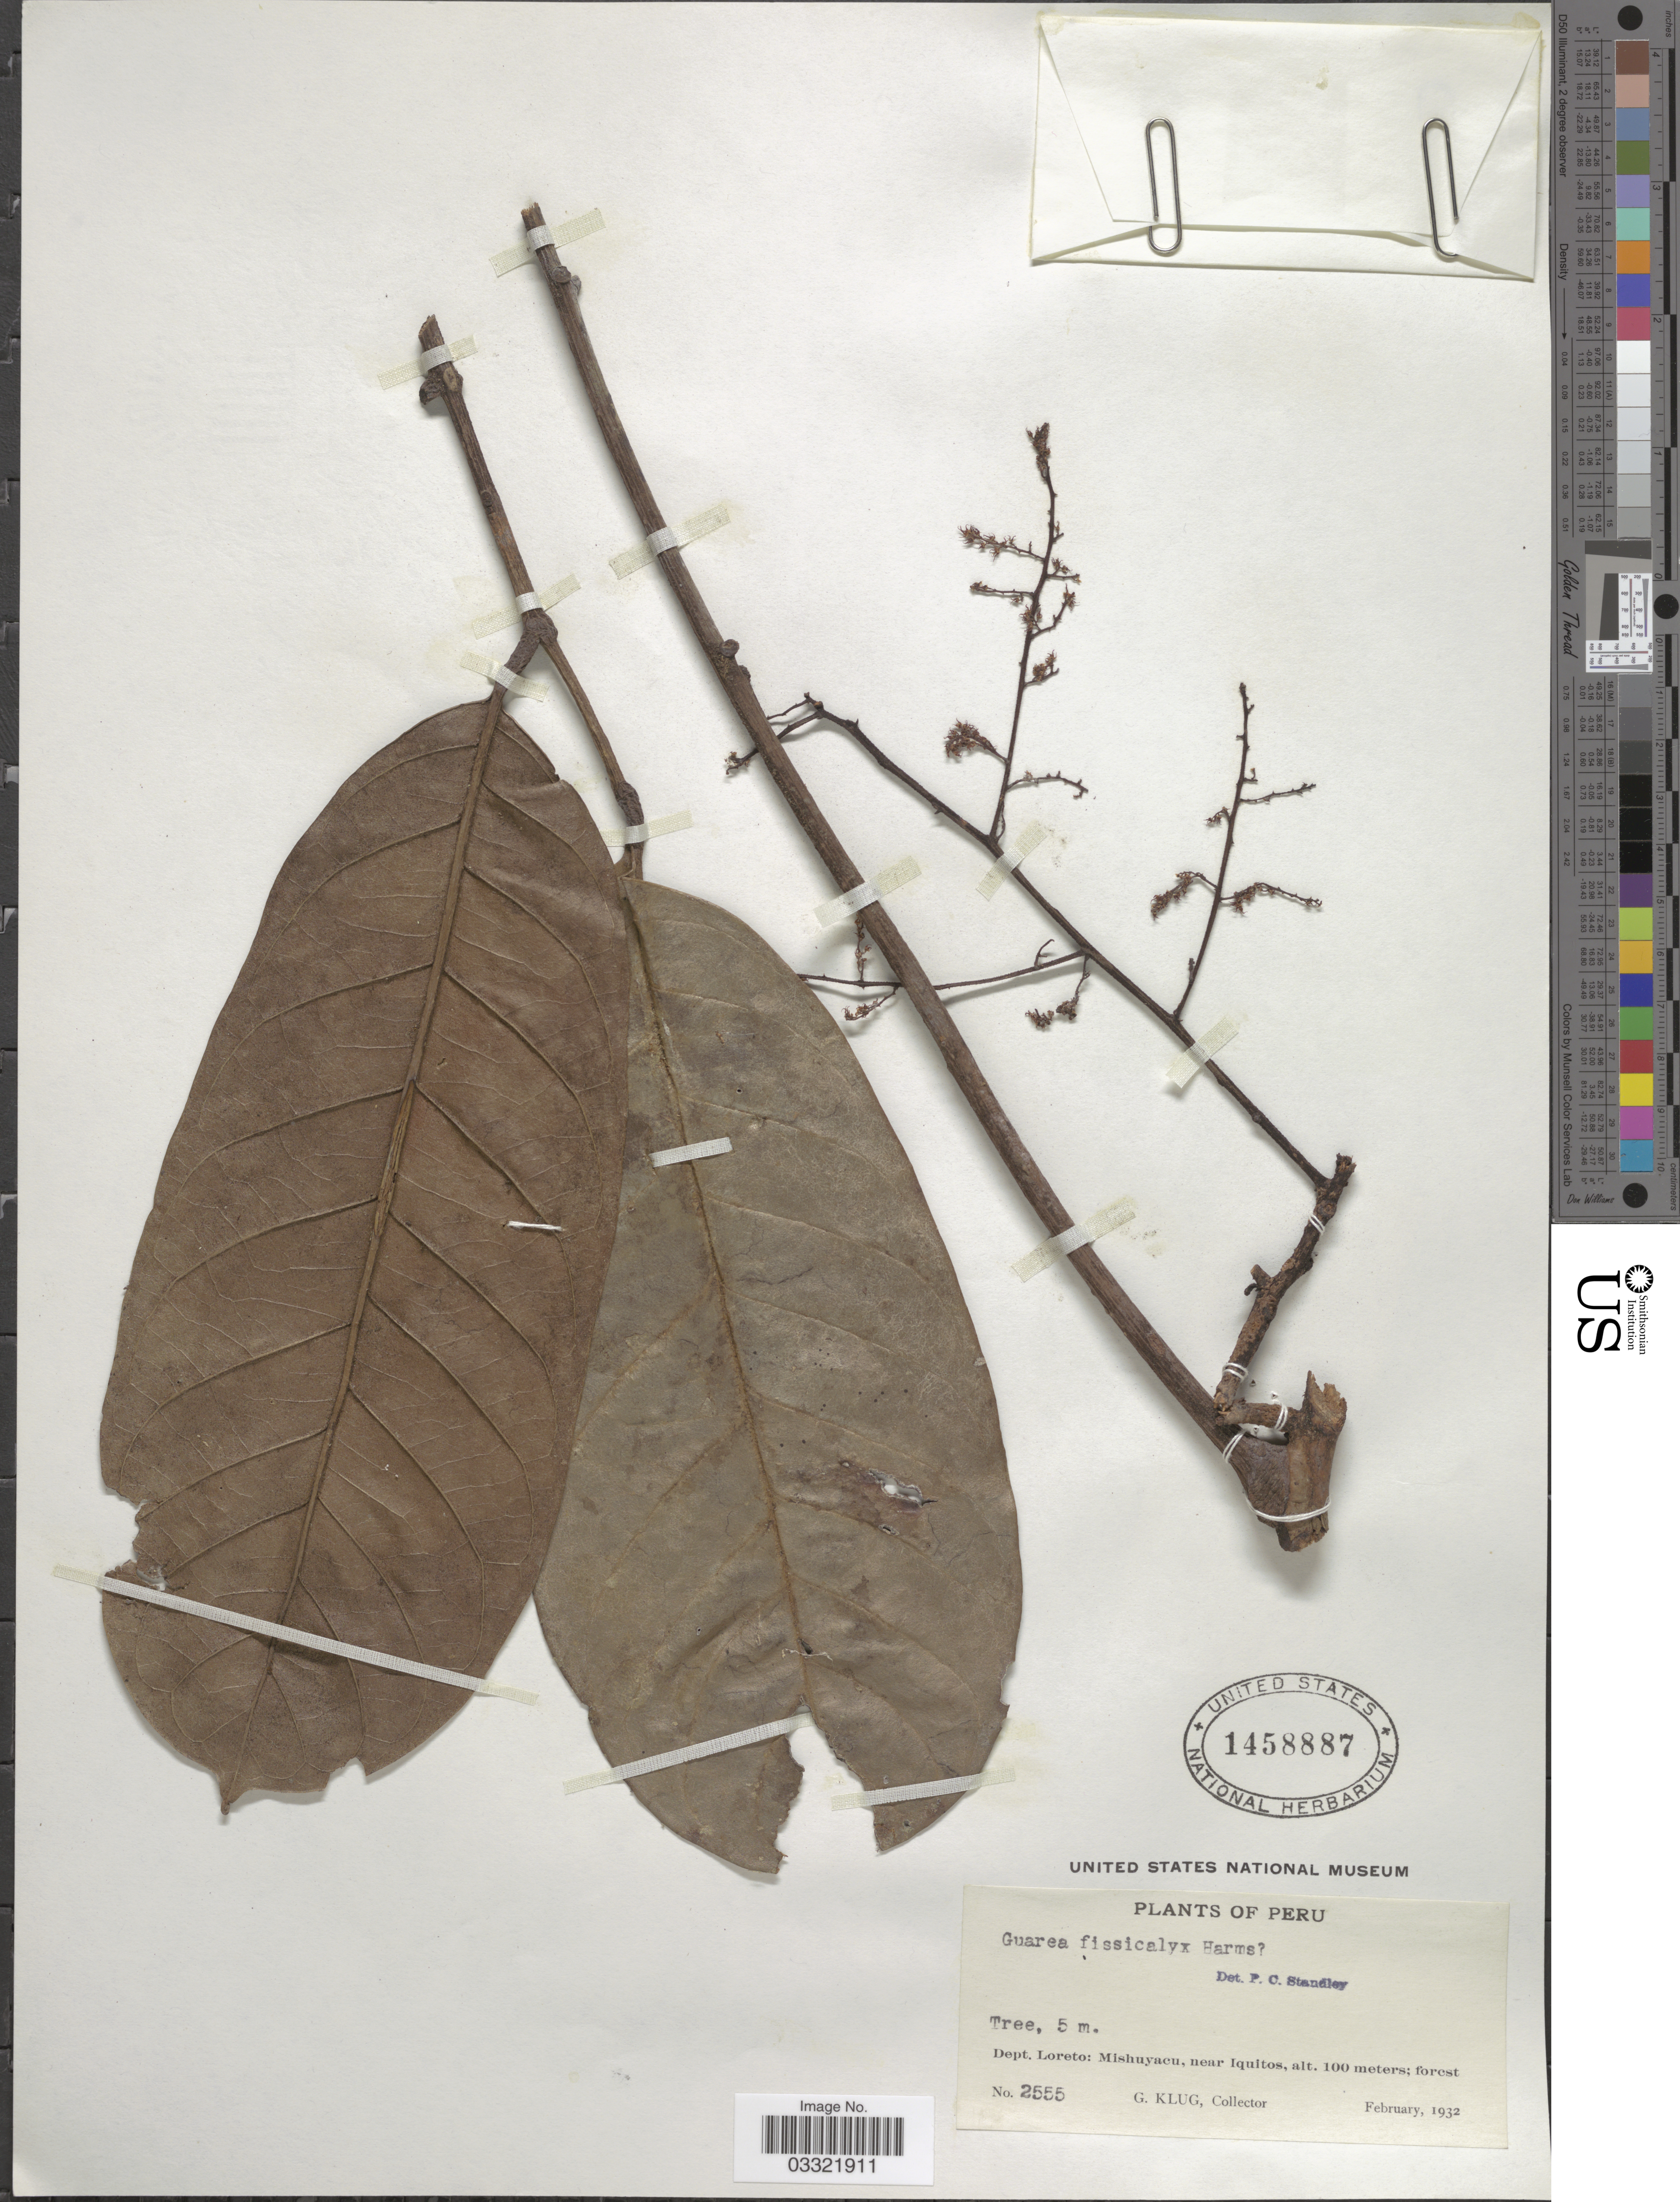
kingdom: Plantae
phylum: Tracheophyta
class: Magnoliopsida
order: Sapindales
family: Meliaceae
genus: Guarea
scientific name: Guarea sp.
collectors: G. Klug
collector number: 2555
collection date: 1932-02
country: Peru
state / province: Loreto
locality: Dept. Loreto: Mishuyacu, near Iquitos.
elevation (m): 100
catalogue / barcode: US 1458887